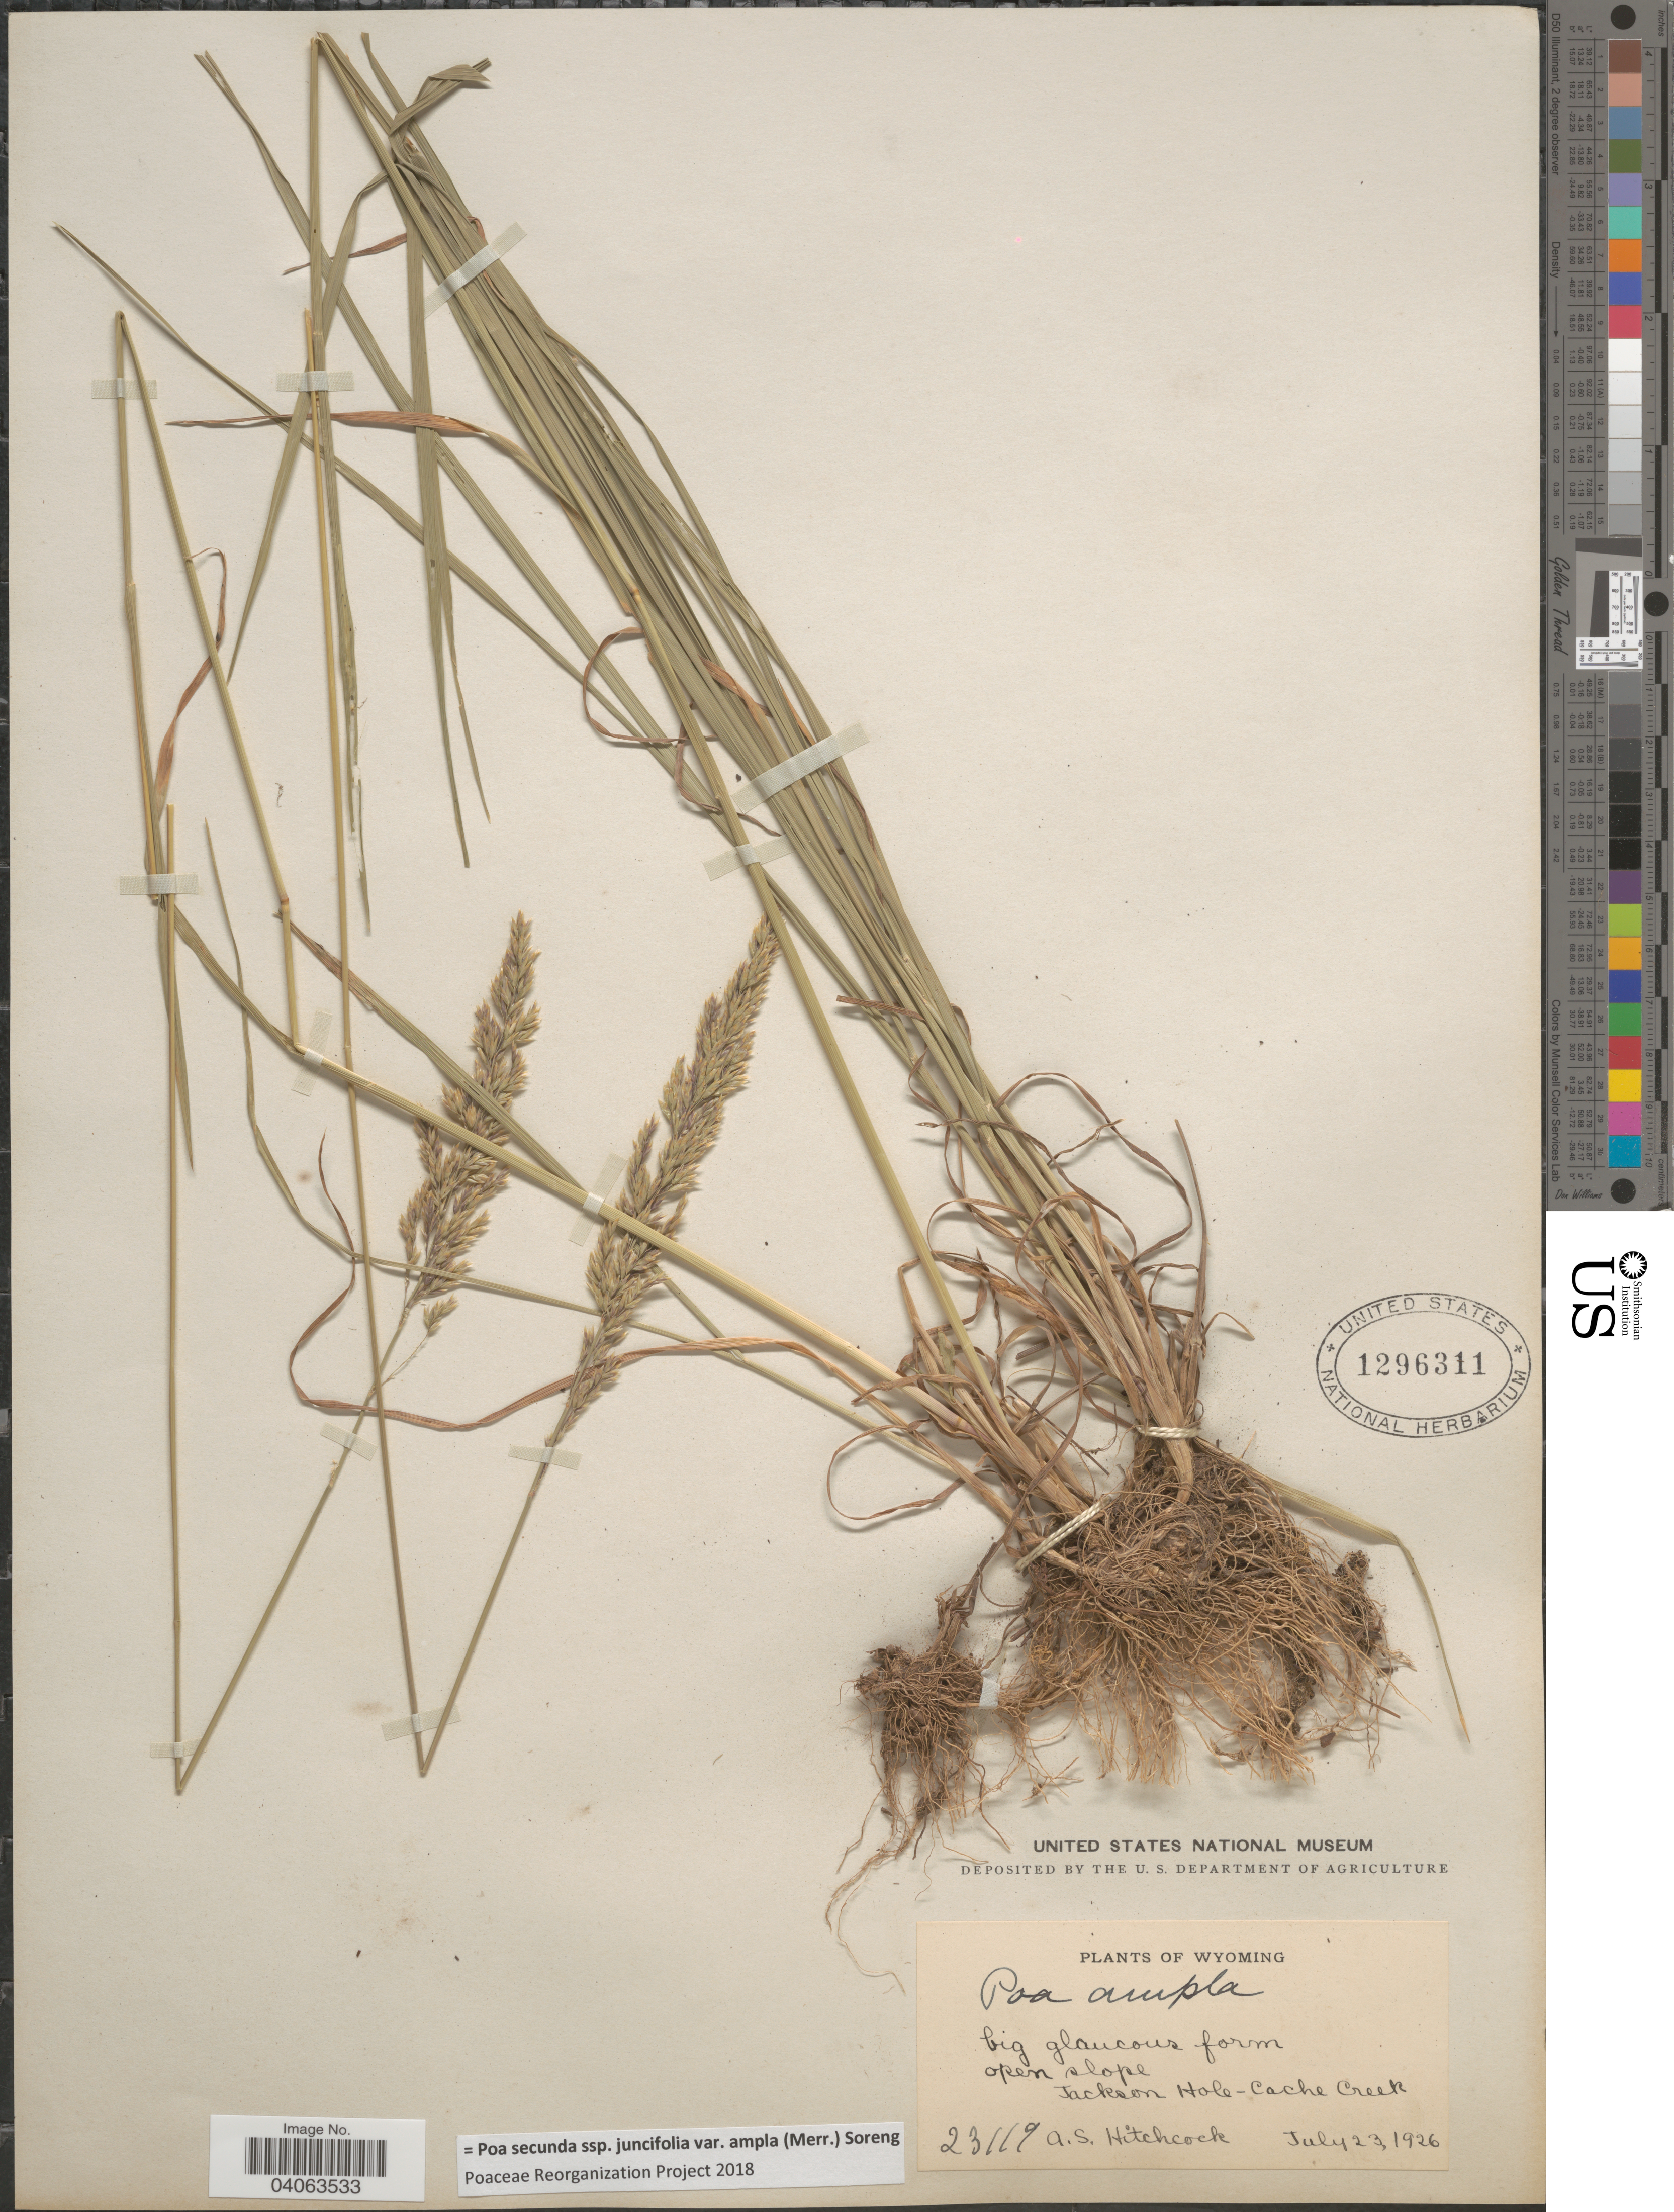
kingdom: Plantae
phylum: Tracheophyta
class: Liliopsida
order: Poales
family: Poaceae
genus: Poa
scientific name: Poa secunda subsp. juncifolia var. ampla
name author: (Merr.) Soreng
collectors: A. S. Hitchcock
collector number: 23119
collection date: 1926-07-23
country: United States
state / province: Wyoming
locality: Open slope, Jackson Hole - Cache Creek.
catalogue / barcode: US 1296311